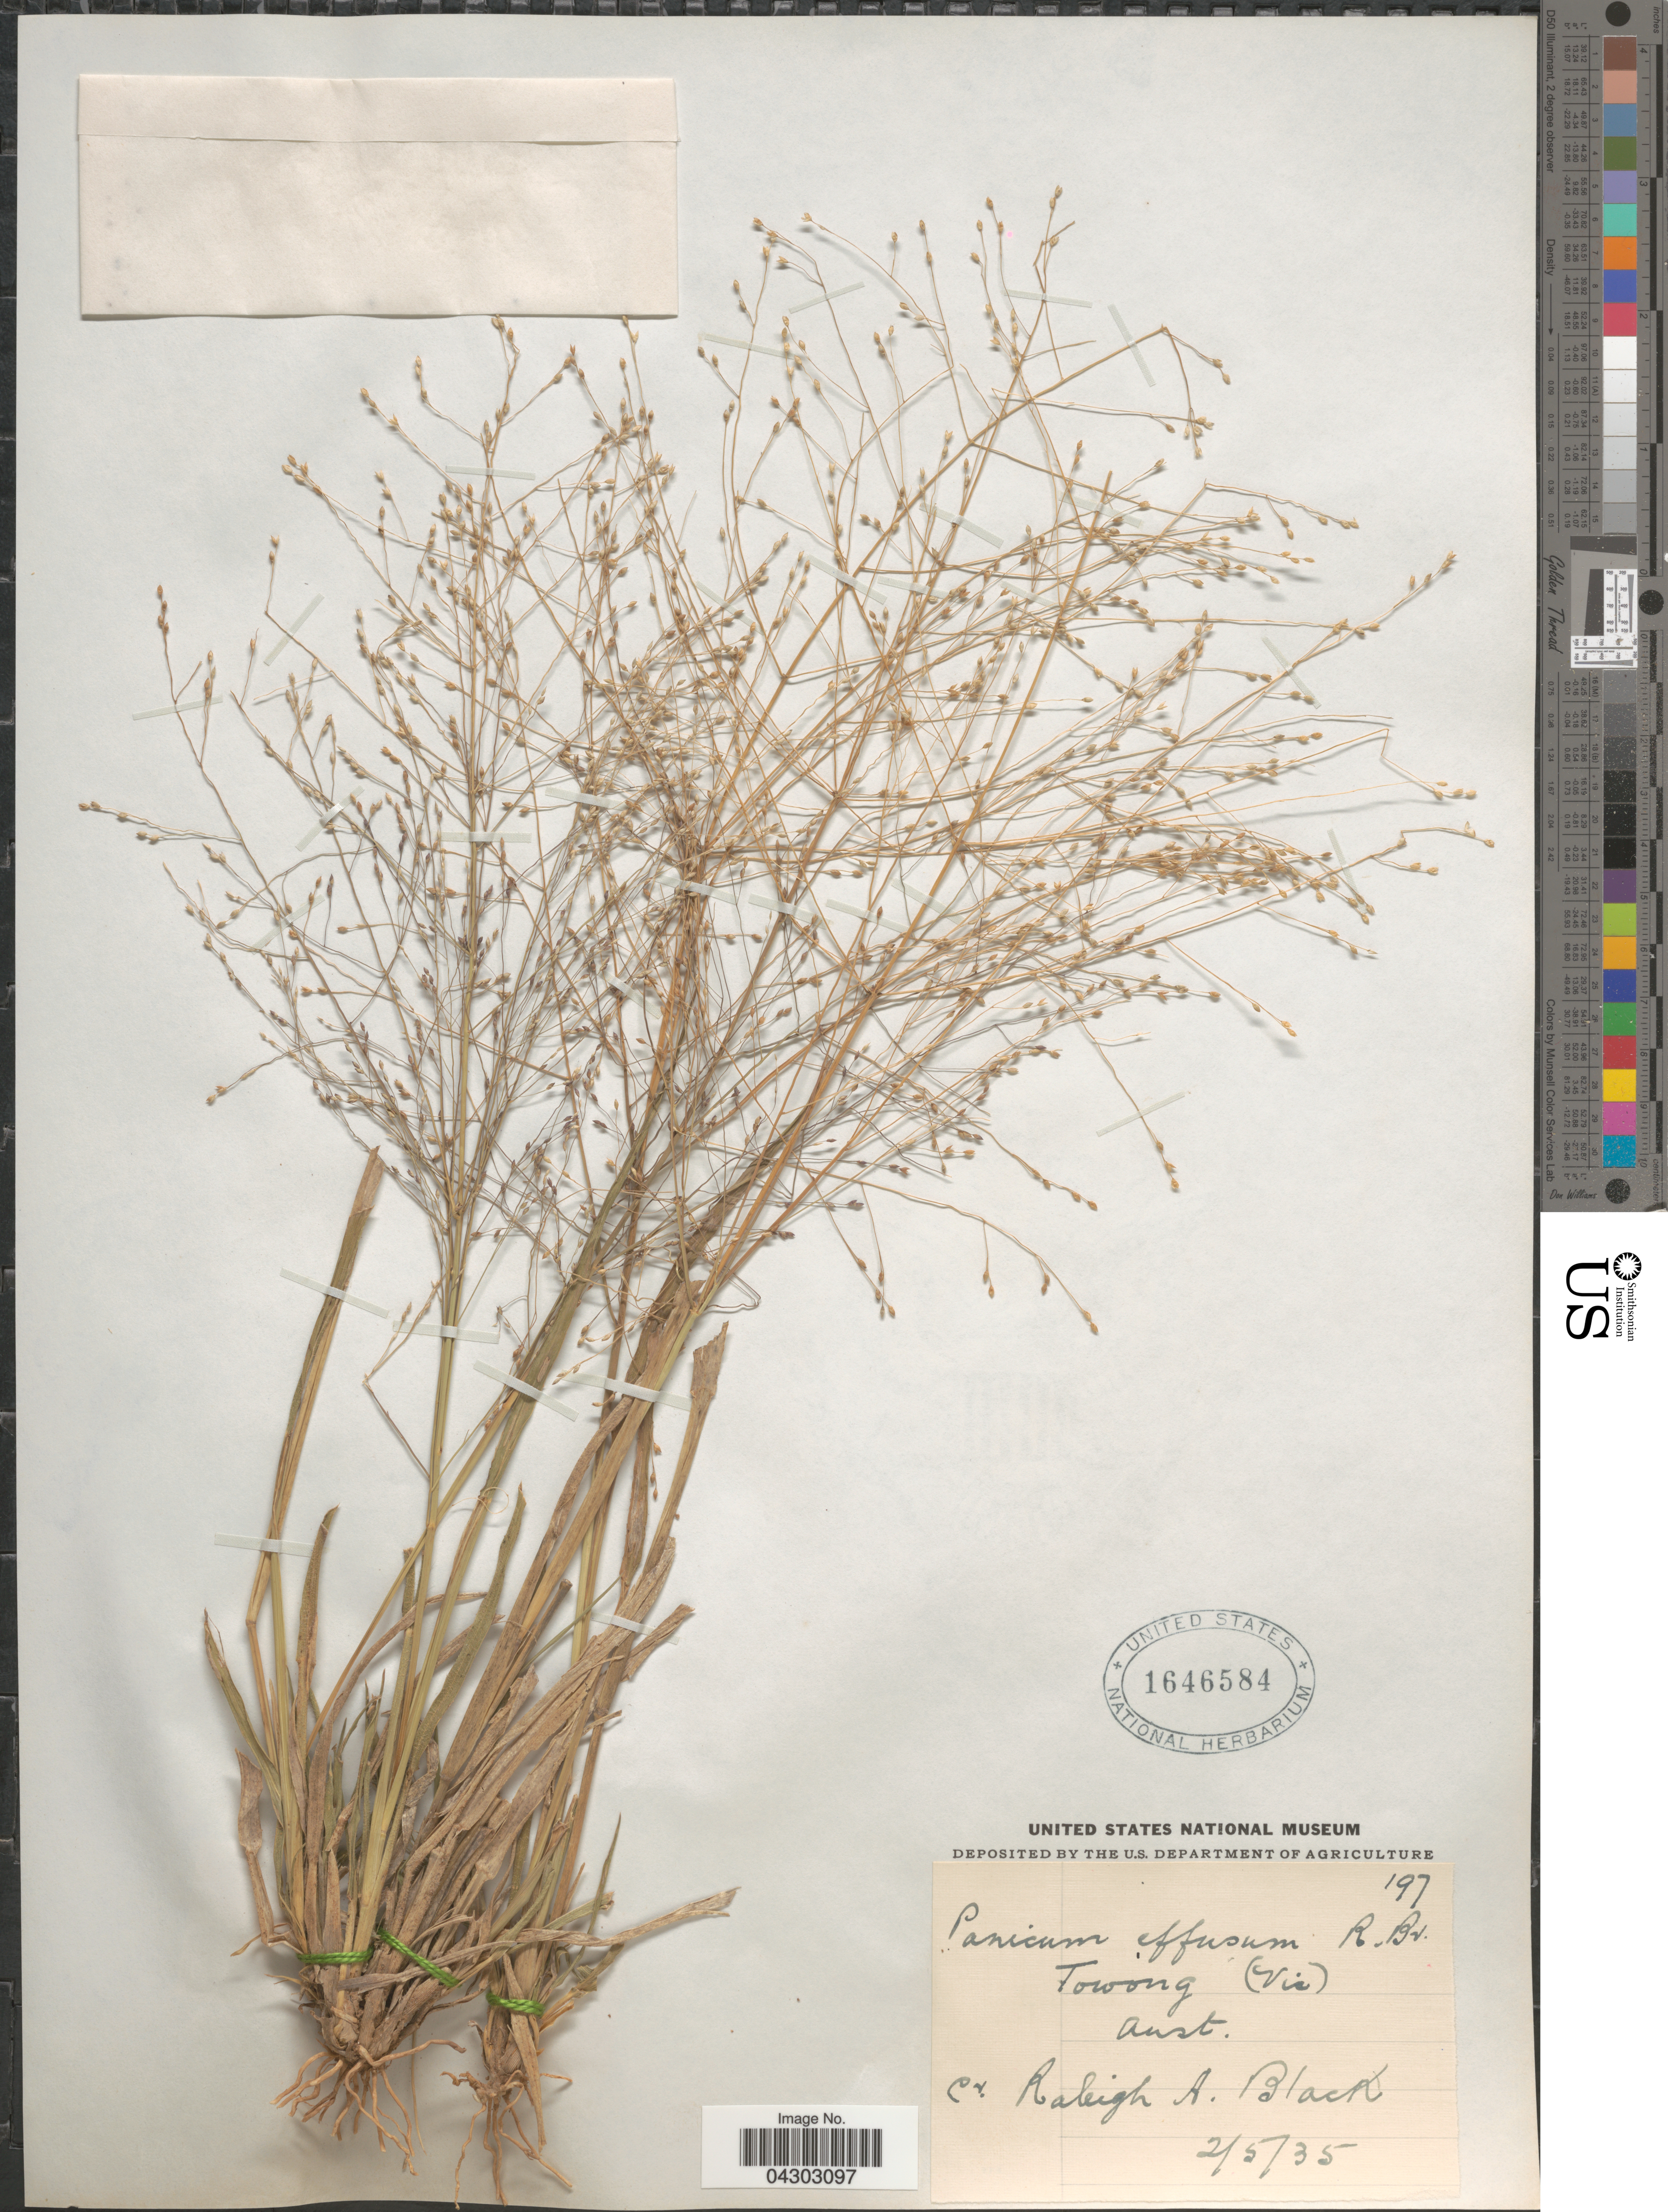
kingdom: Plantae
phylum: Tracheophyta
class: Liliopsida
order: Poales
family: Poaceae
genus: Panicum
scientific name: Panicum effusum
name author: R. Br.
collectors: R. A. Black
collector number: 197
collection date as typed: Transcribed d/m/y: 2/5/35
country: Australia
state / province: Victoria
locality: Towong.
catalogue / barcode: US 1646584